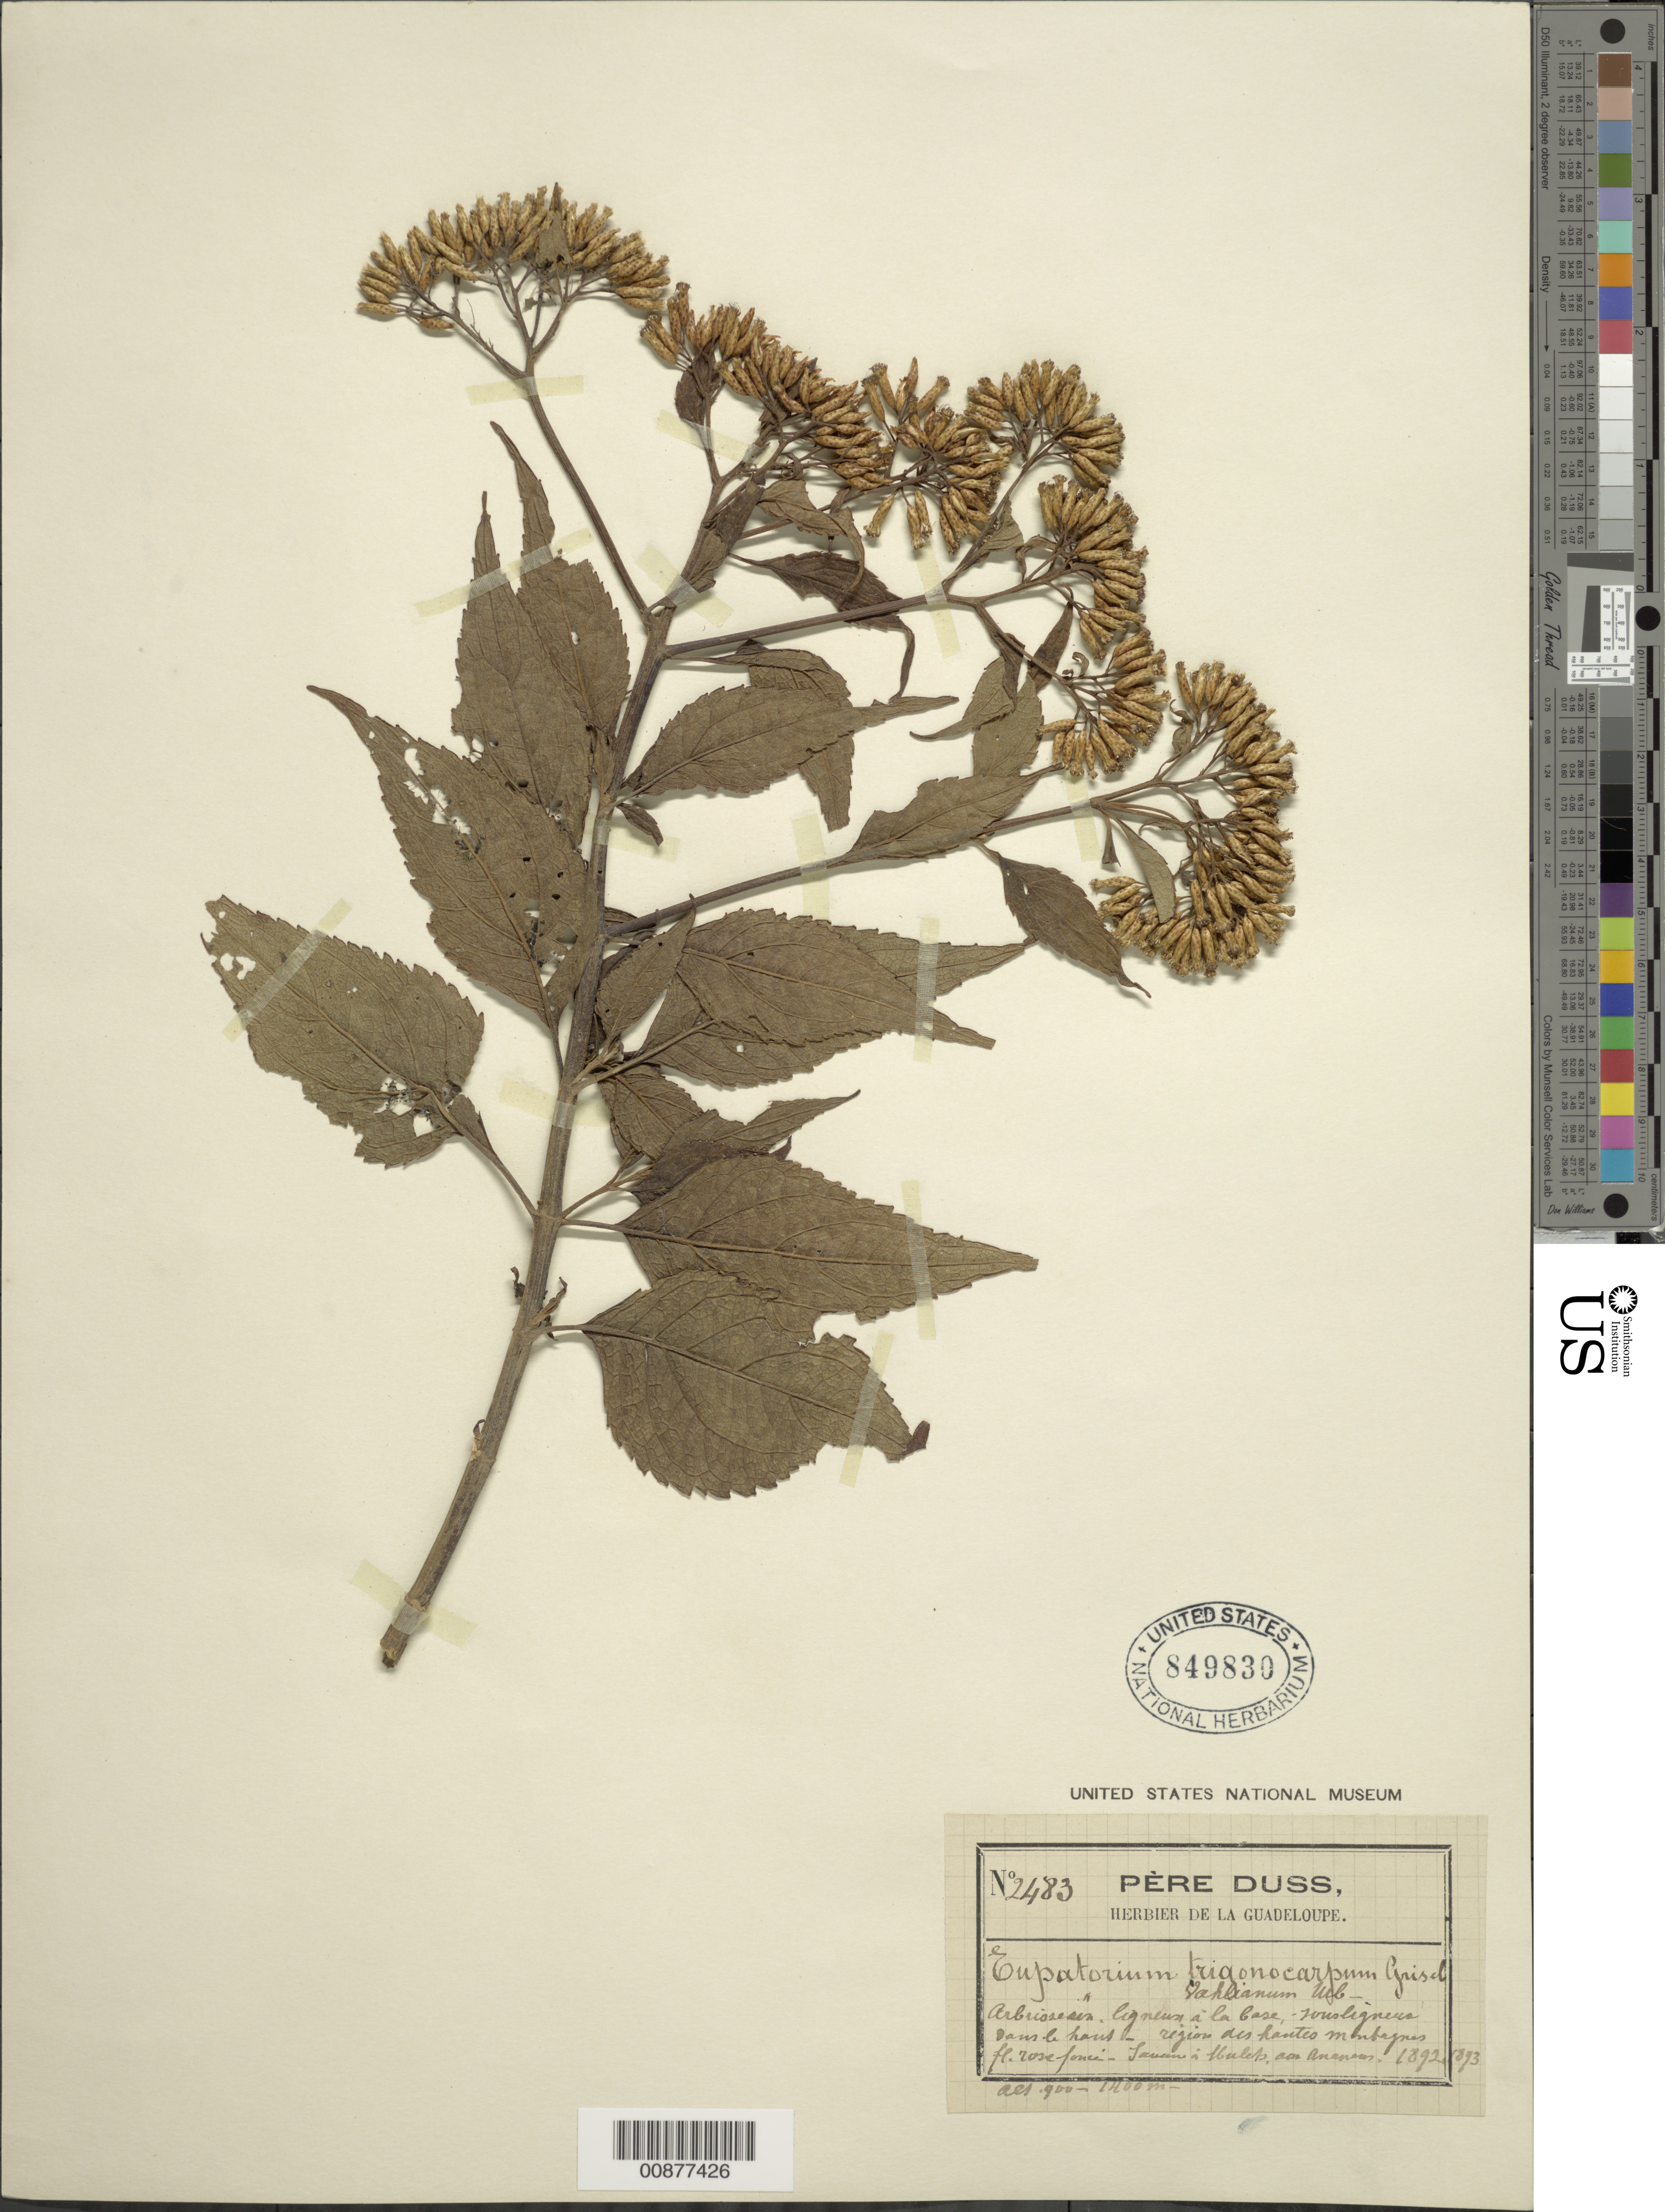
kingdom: Plantae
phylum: Tracheophyta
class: Magnoliopsida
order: Asterales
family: Asteraceae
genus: Chromolaena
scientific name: Chromolaena trigonocarpa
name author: (Griseb.) R.M. King & H. Rob.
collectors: Père Duss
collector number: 2483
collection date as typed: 1892 to -- --- 1893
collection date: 1892/1893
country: Guadeloupe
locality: Ananous (sp?)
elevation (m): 900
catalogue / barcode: US 849830